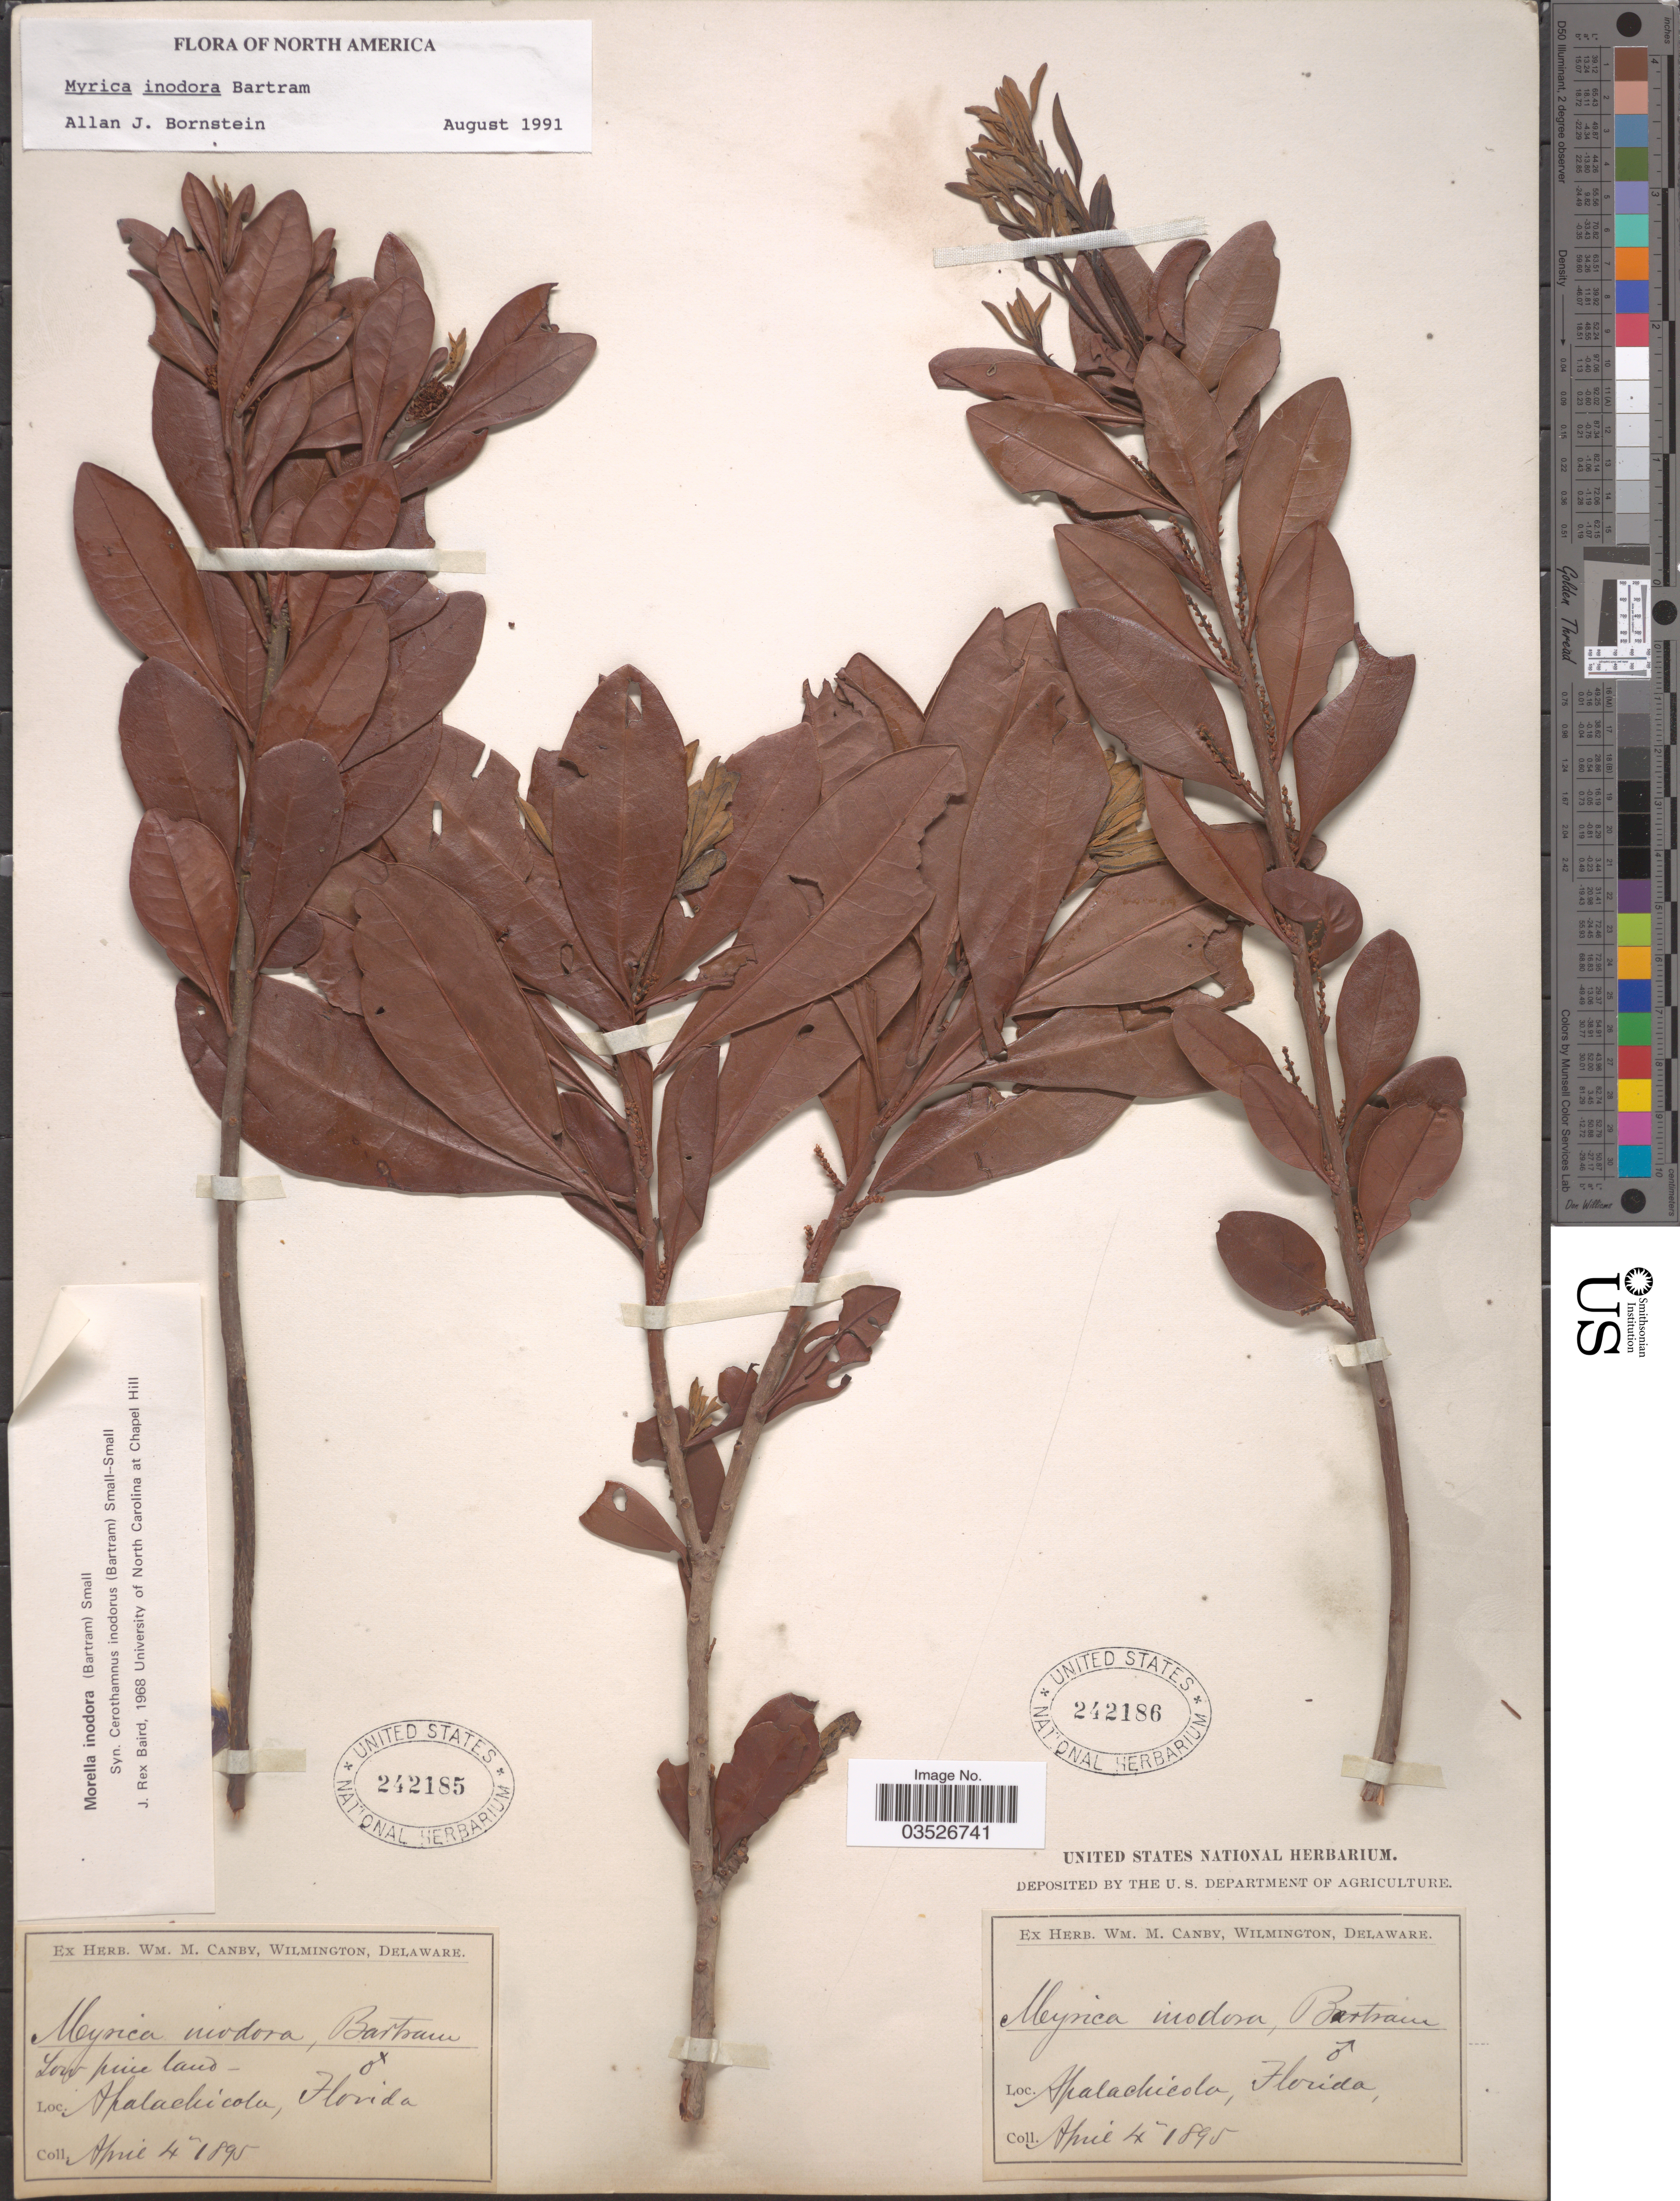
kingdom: Plantae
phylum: Tracheophyta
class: Magnoliopsida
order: Fagales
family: Myricaceae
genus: Morella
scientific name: Morella inodora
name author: (W. Bartram) Small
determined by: Baird, James Rex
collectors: ex herb. W.M. Canby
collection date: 1895-04-04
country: United States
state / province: Florida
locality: Apalachicola.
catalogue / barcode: US 242186-2